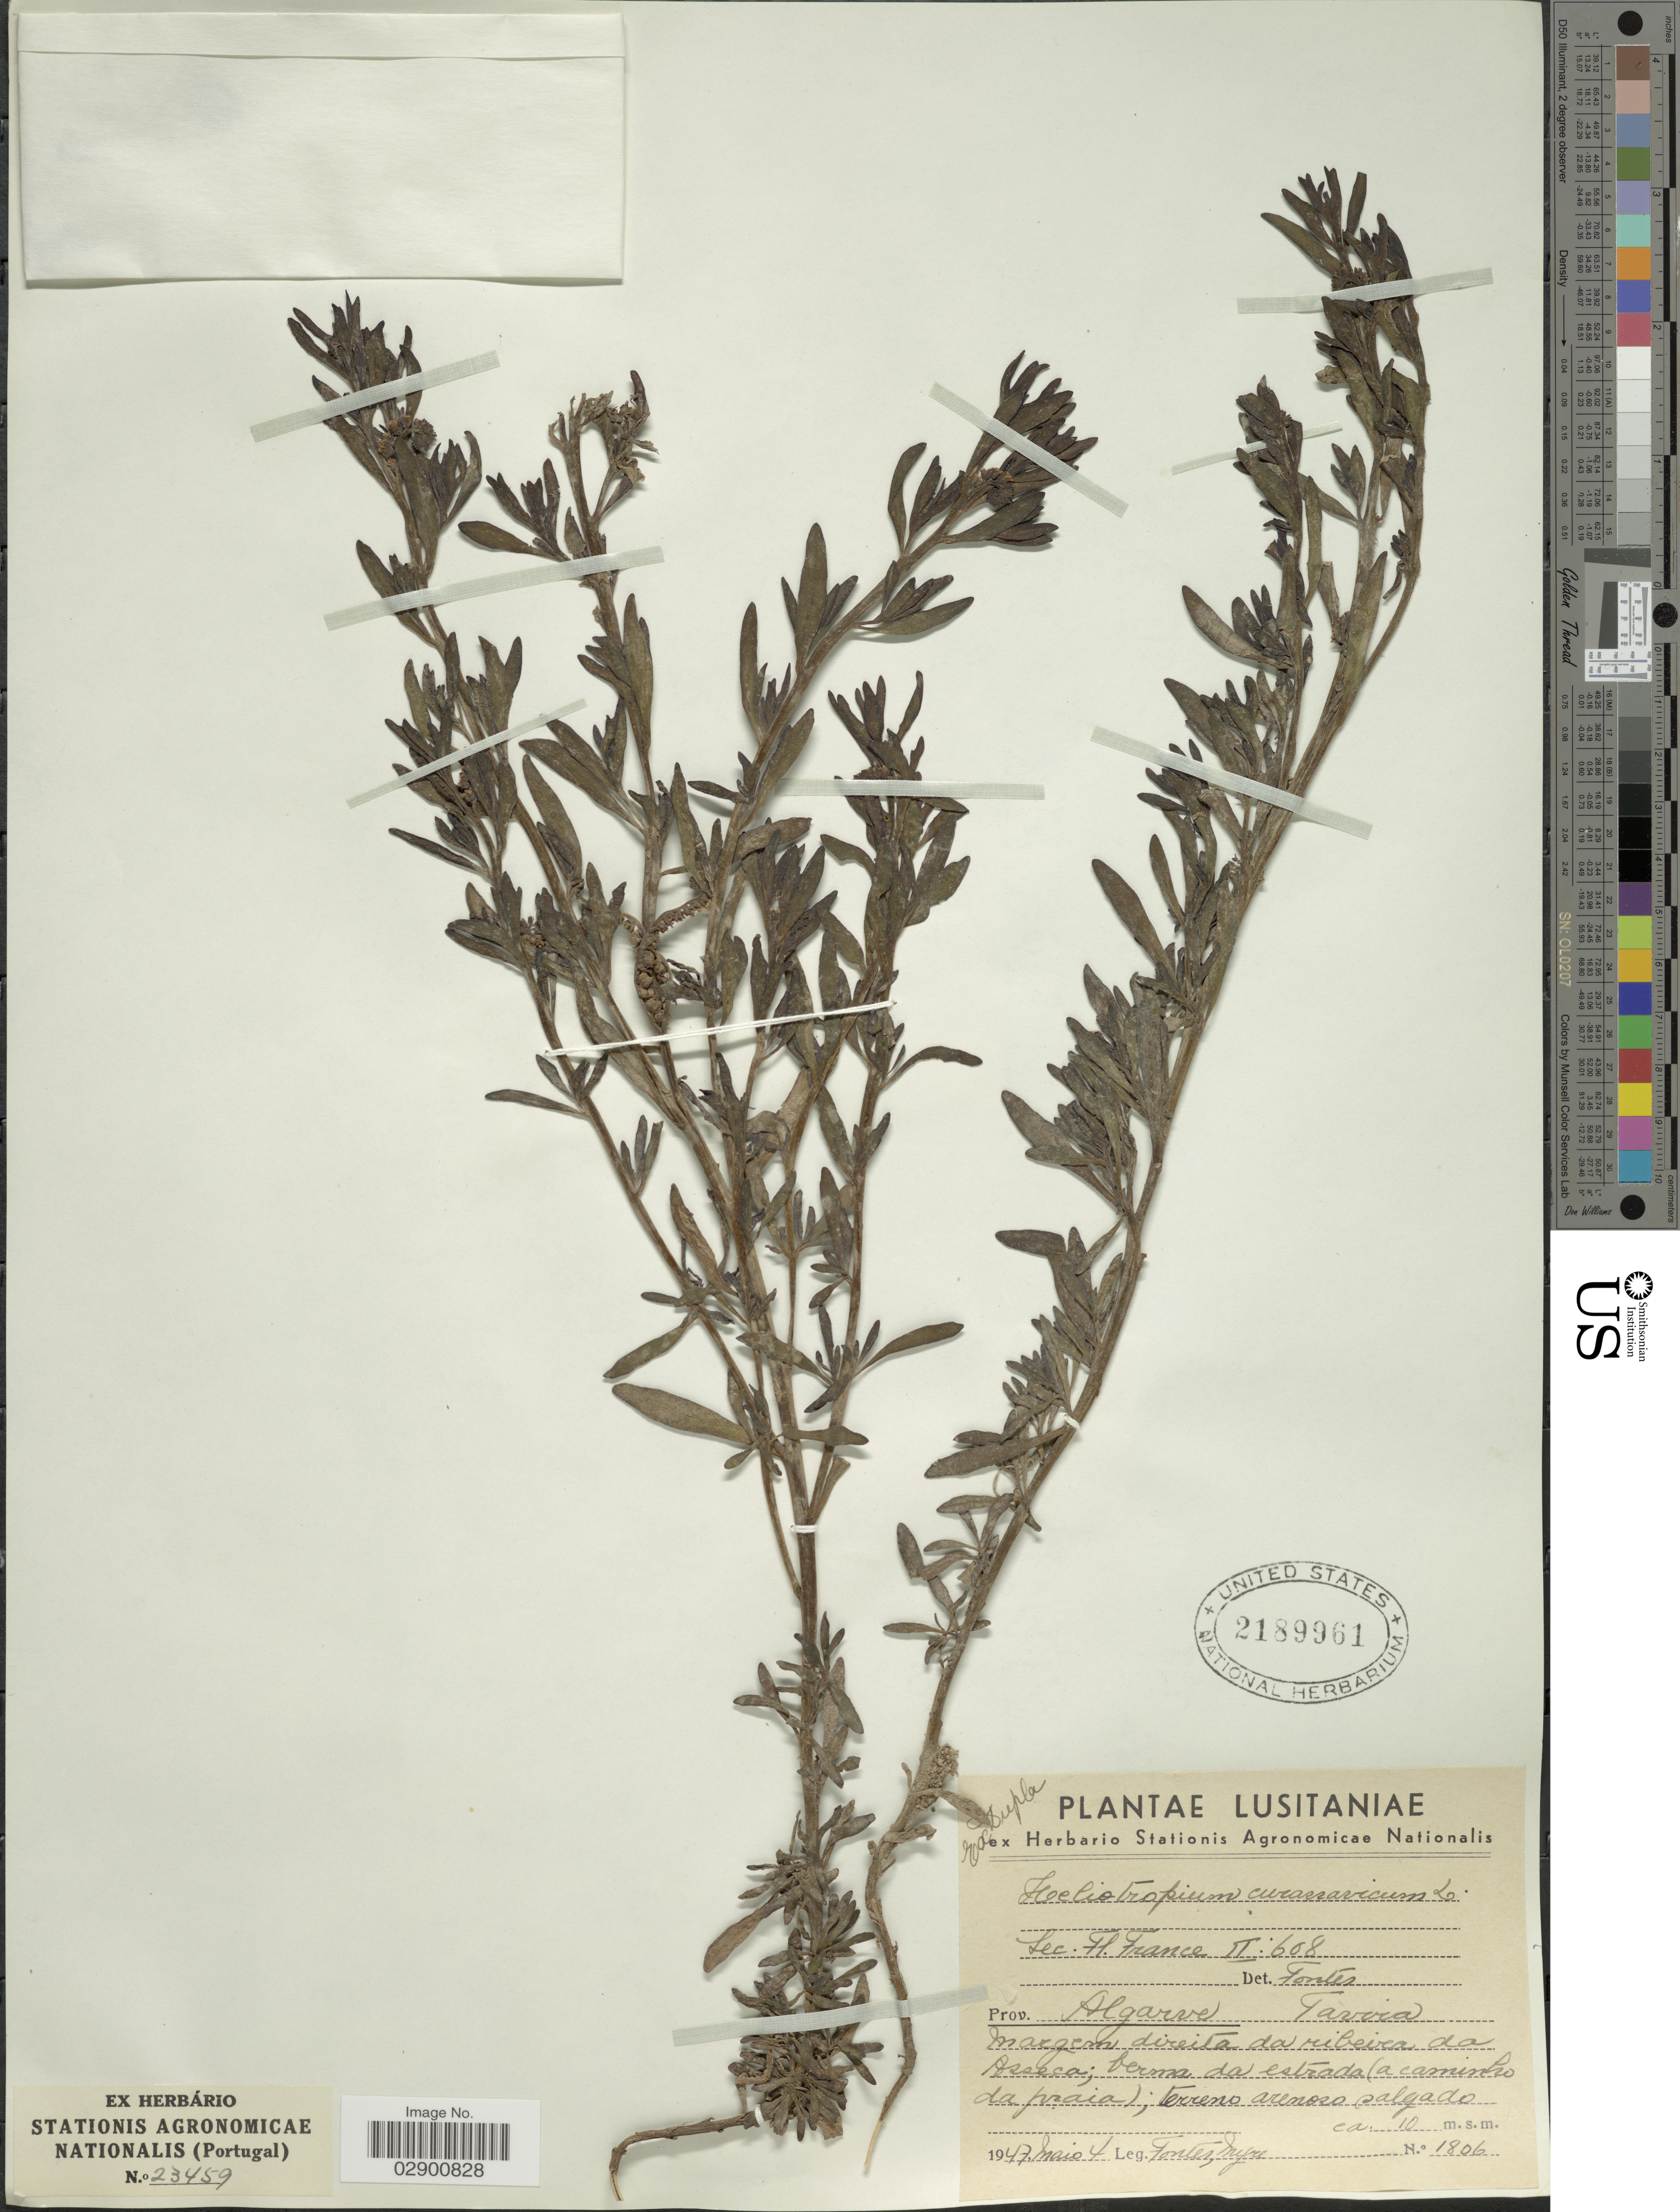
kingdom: Plantae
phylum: Tracheophyta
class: Magnoliopsida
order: Boraginales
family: Heliotropiaceae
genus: Heliotropium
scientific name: Heliotropium curassavicum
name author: L.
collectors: Fontes & Myre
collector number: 1806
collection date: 1947-05-04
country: Portugal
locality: Prov. Algarve. Tarvoia. Margem direita da riveira da Asseca.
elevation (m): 10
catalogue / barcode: US 2189961